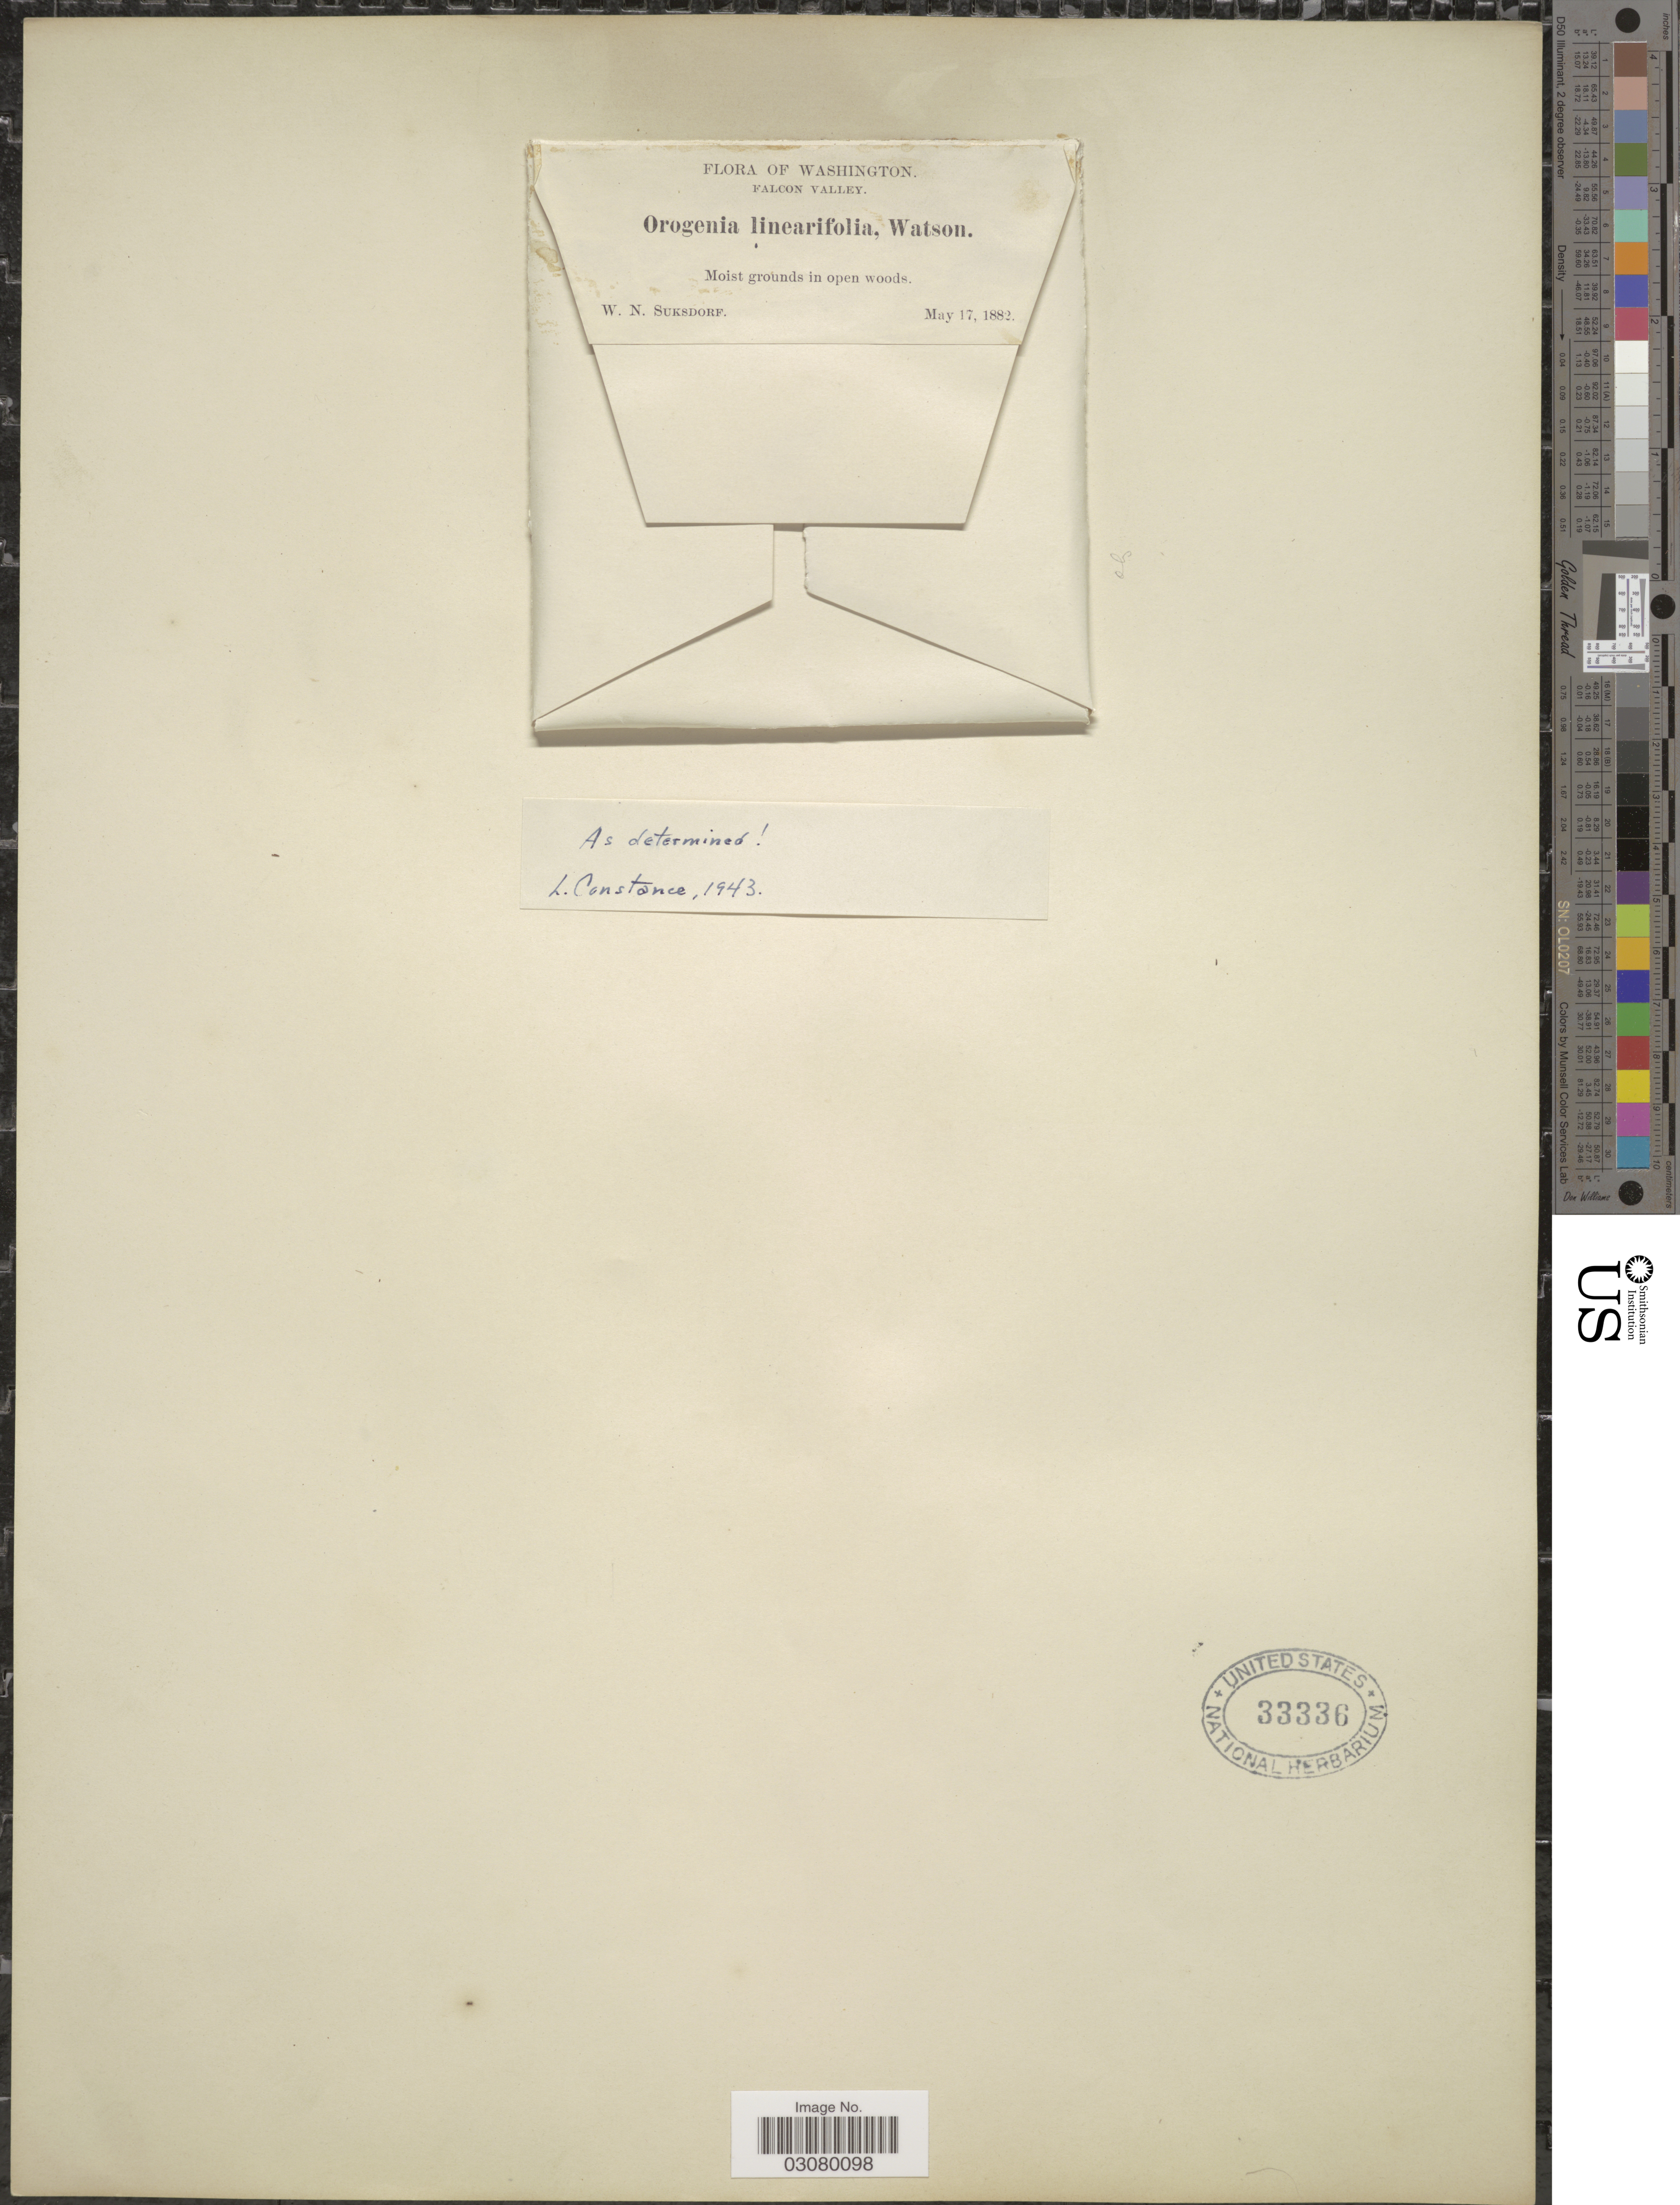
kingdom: Plantae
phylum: Tracheophyta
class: Magnoliopsida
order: Apiales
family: Apiaceae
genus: Orogenia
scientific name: Orogenia linearifolia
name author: S. Watson in C. King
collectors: W. N. Suksdorf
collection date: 1882-05-17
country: United States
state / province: Washington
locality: Falcon Valley.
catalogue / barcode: US 33336